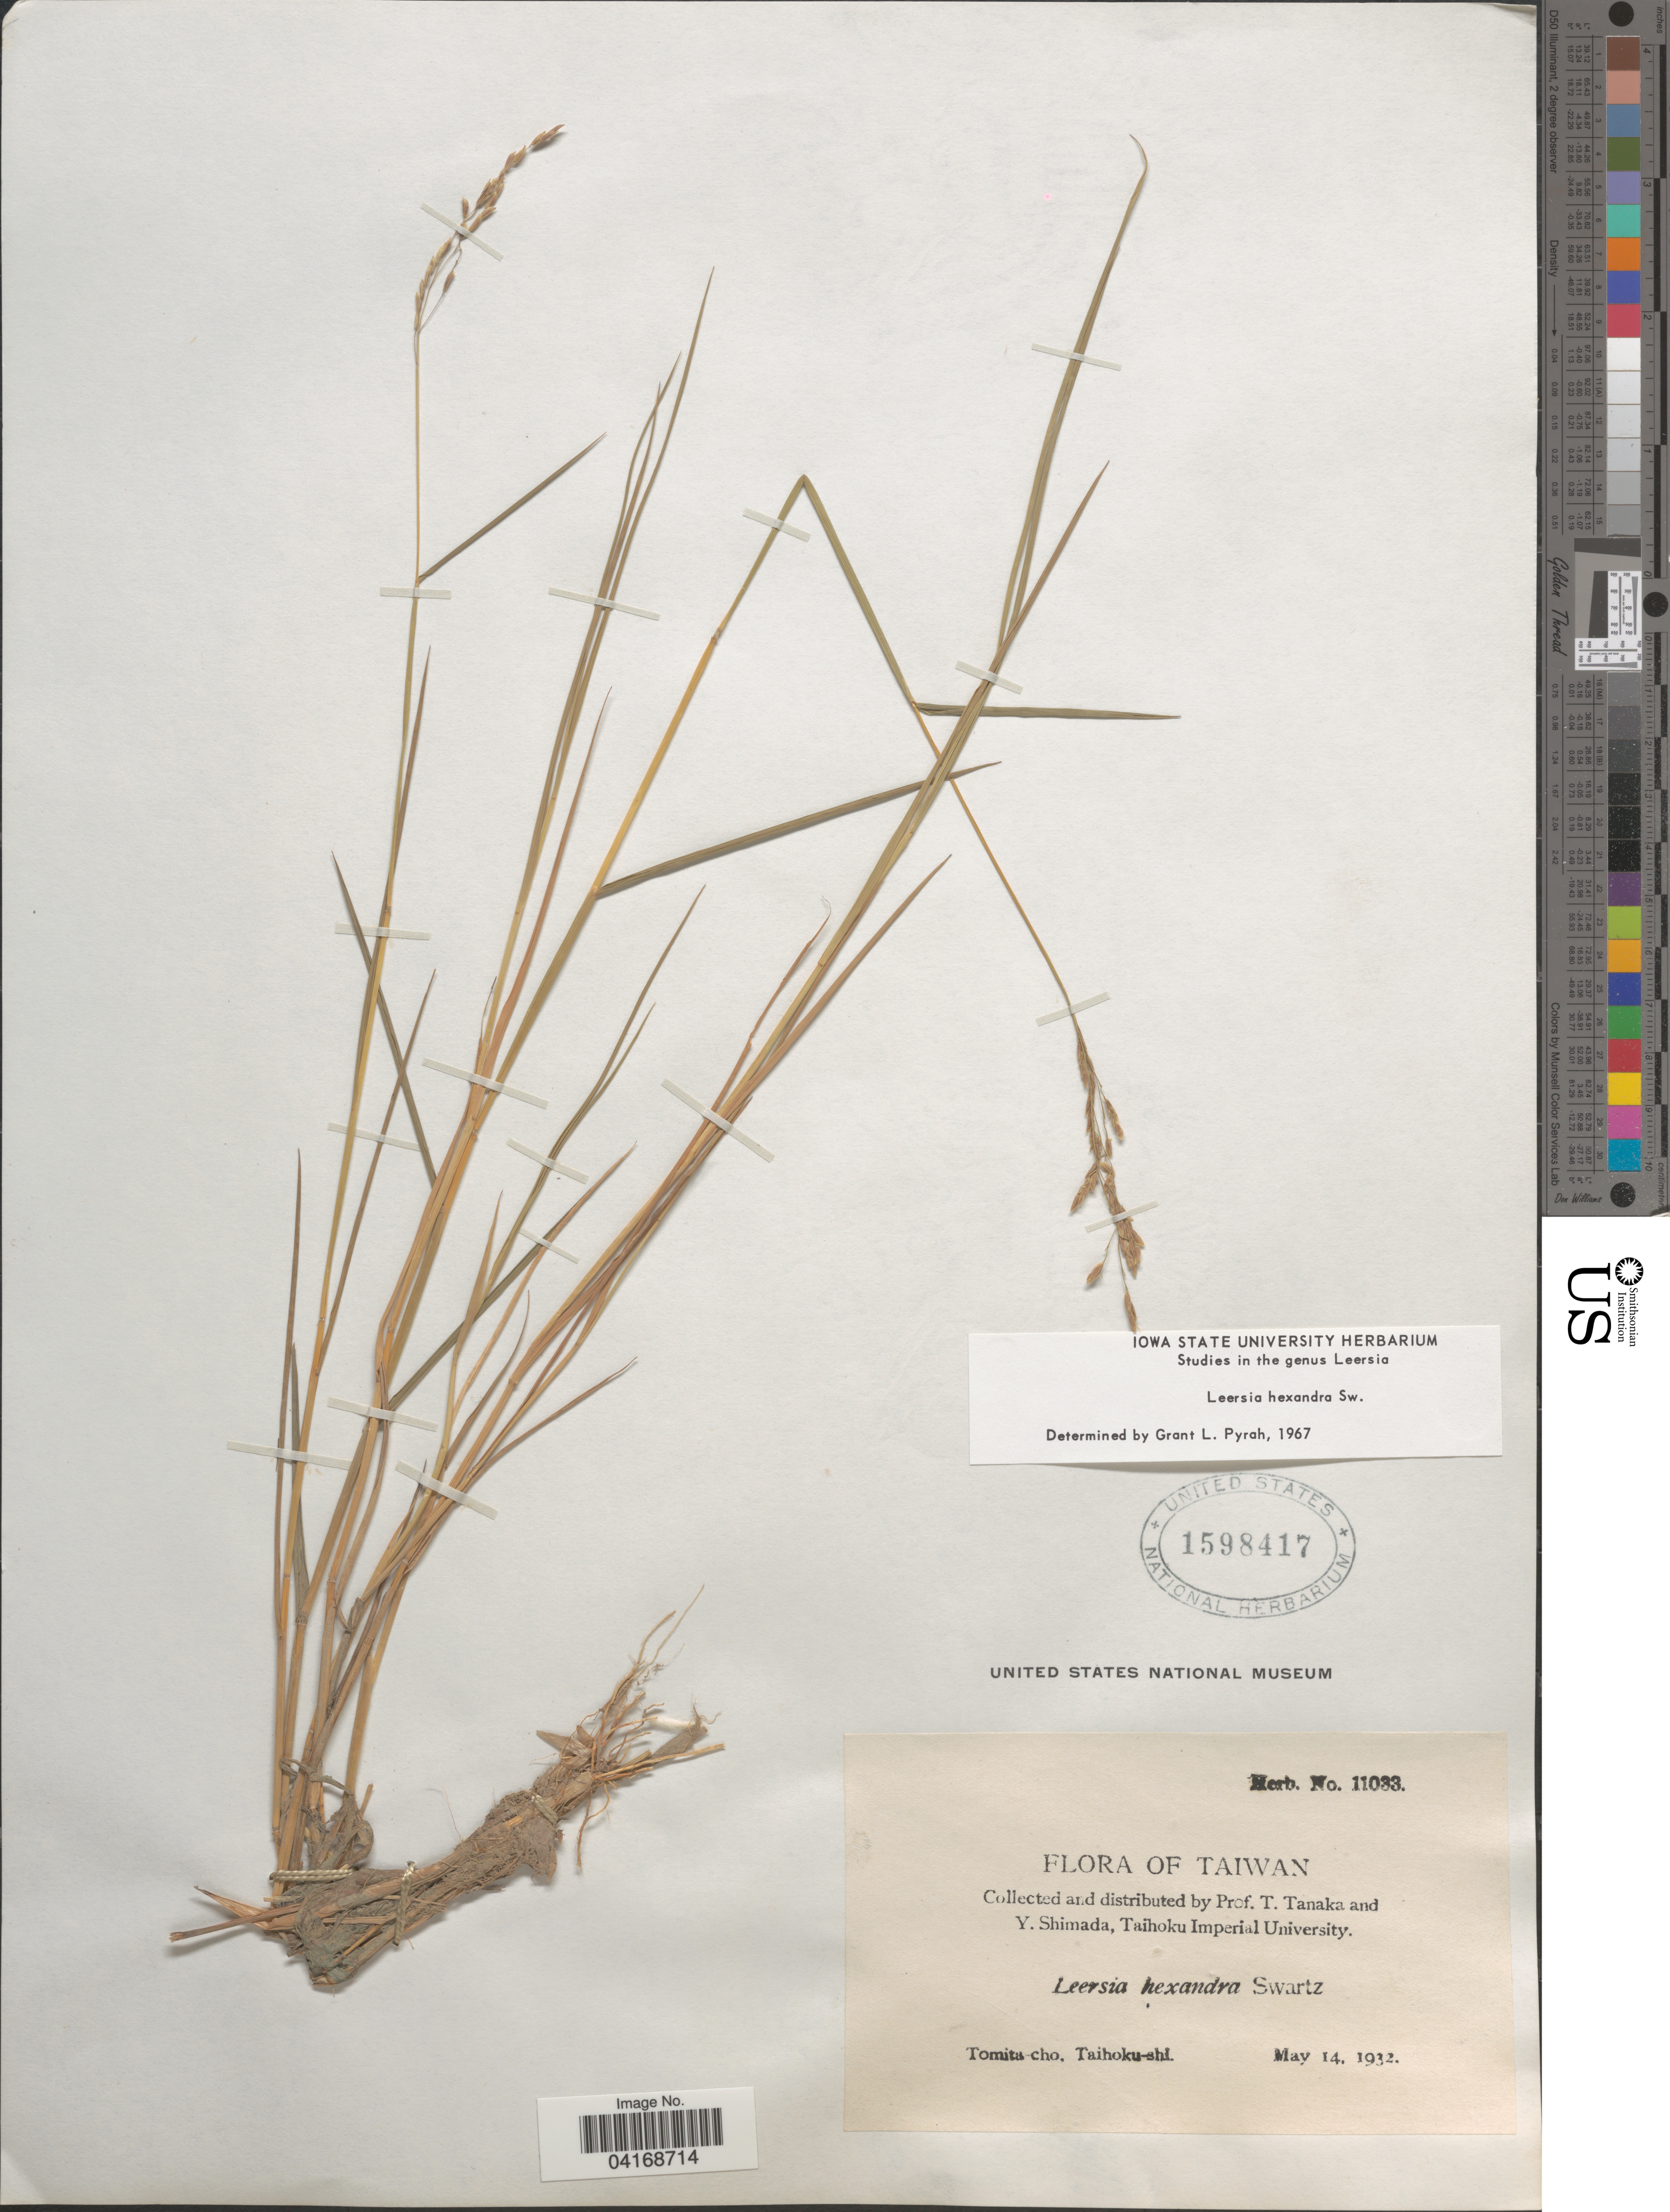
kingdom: Plantae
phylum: Tracheophyta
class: Liliopsida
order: Poales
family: Poaceae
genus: Leersia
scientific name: Leersia hexandra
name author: Sw.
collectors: T. Tanaka & Y. Shimada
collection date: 1932-05-14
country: Taiwan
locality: Tomita-cho. Taikhoku-shi.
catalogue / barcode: US 1598417